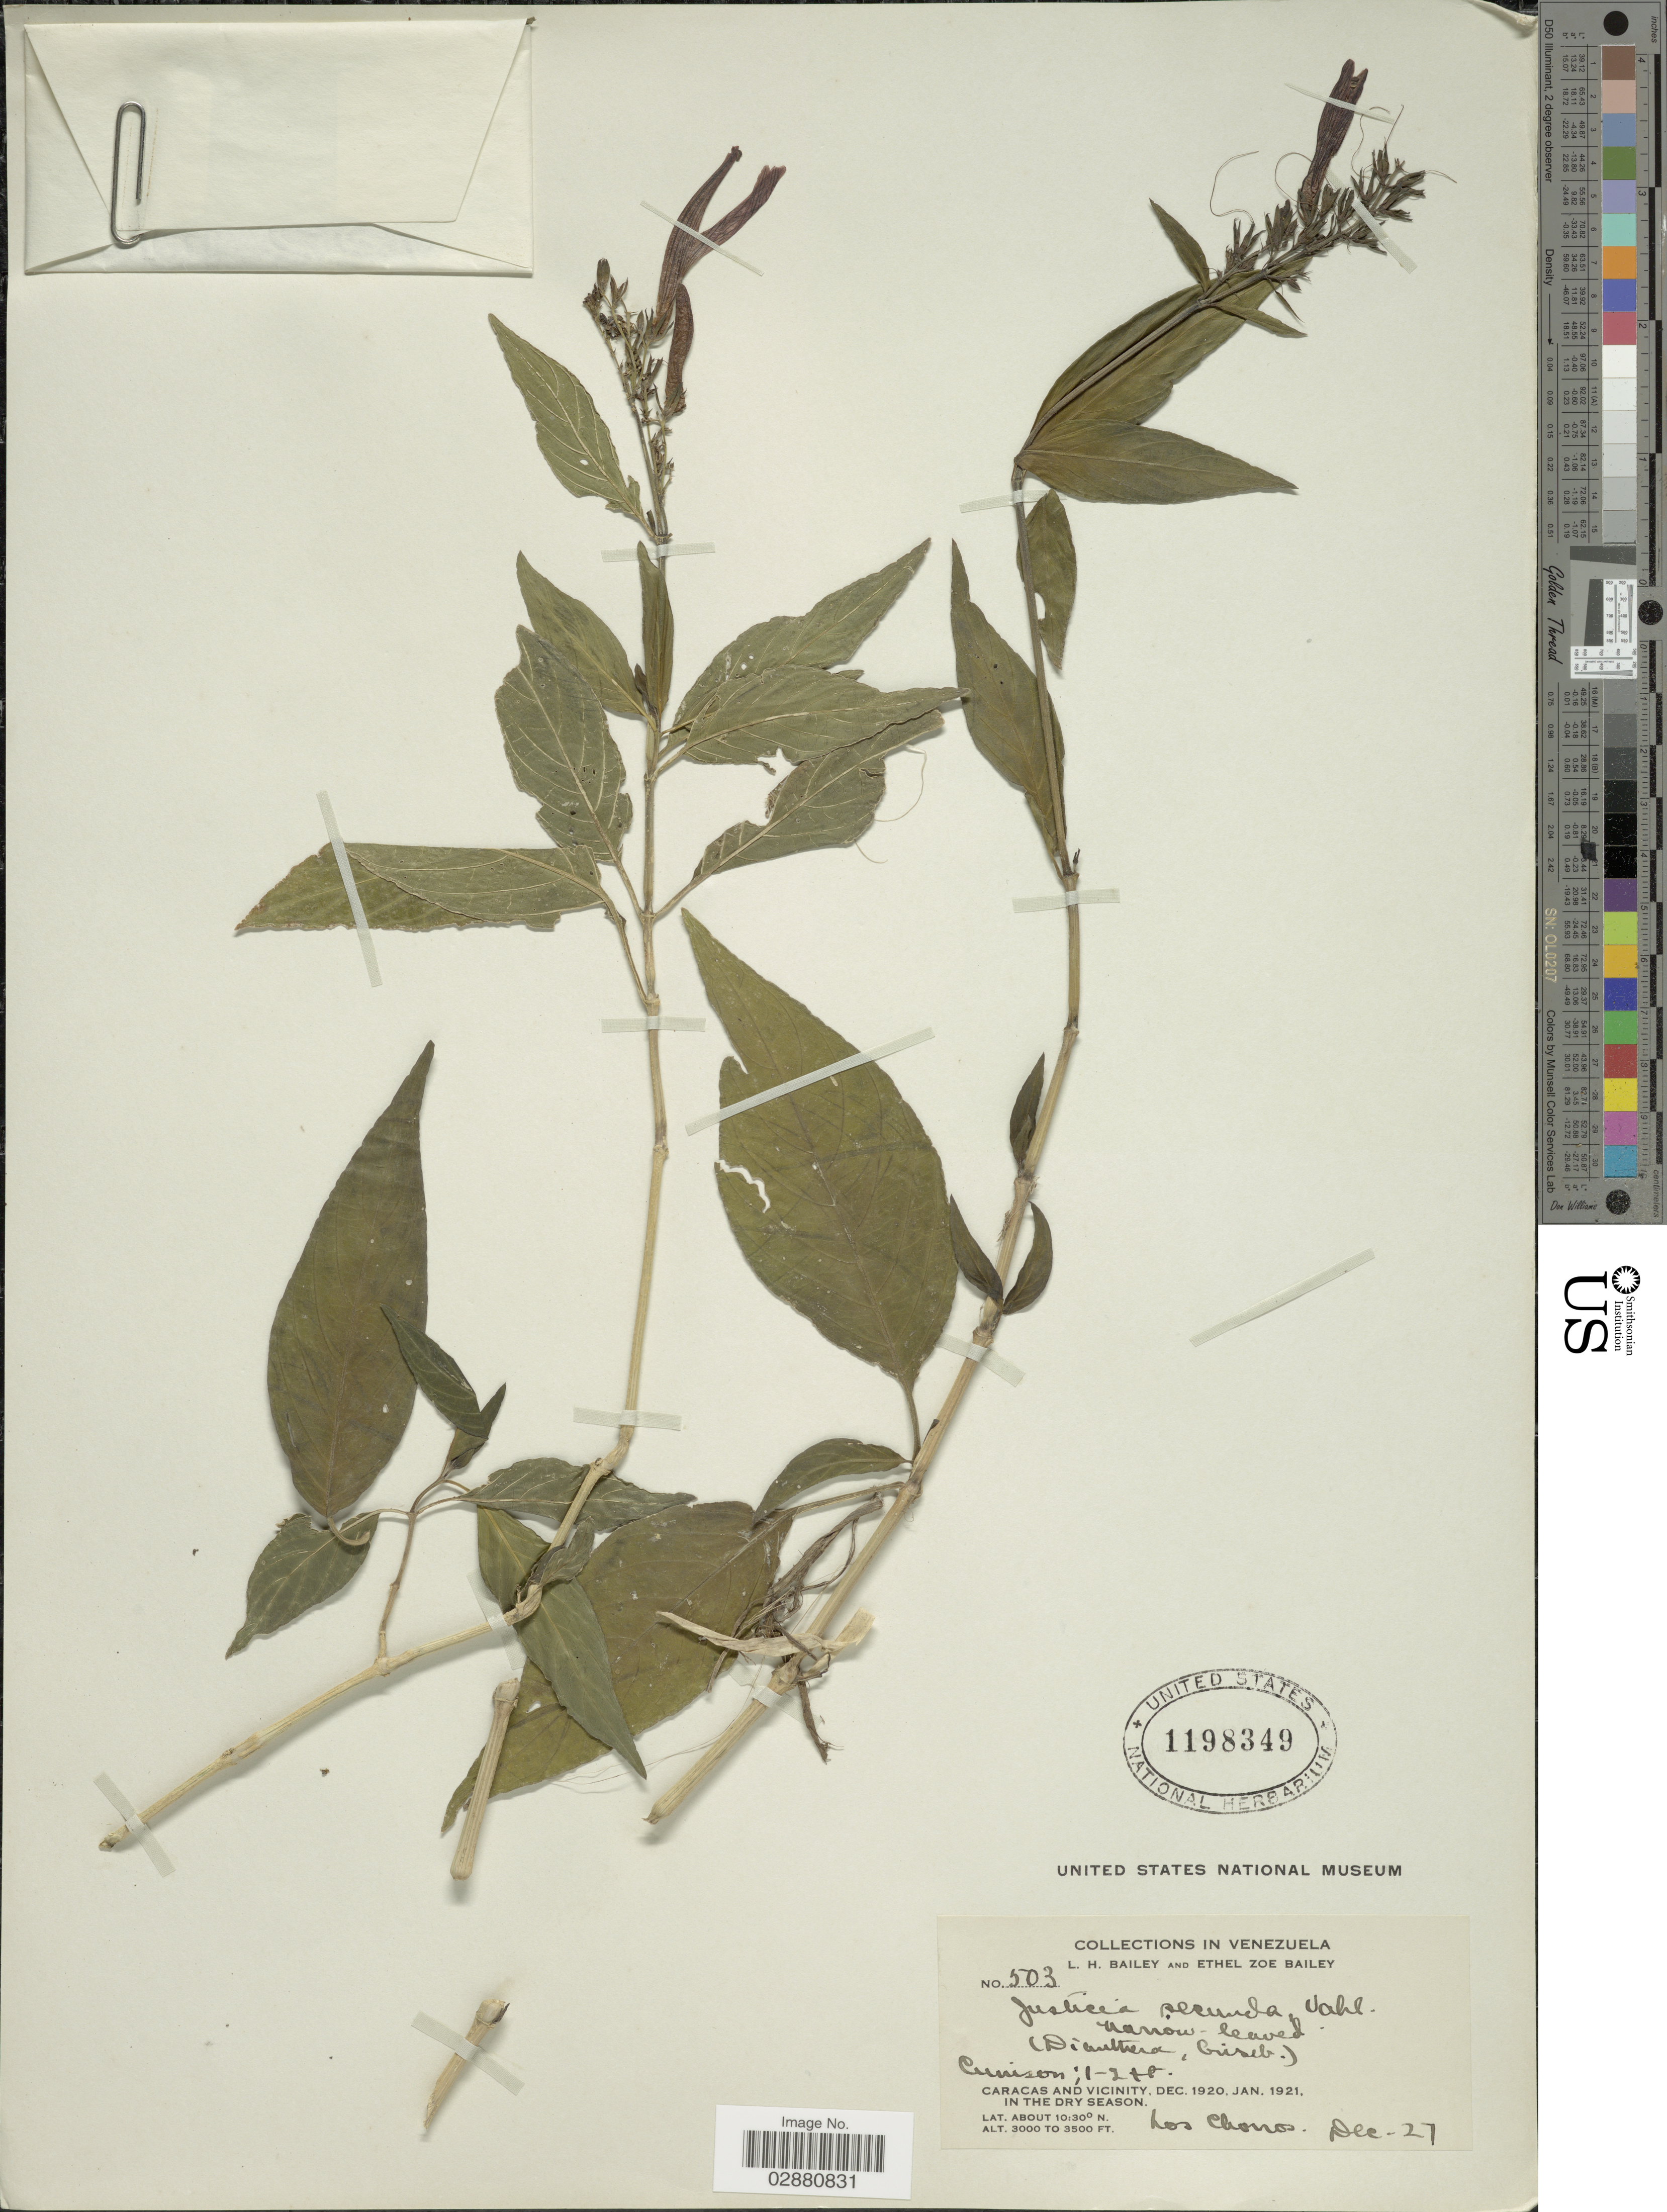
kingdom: Plantae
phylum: Tracheophyta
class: Magnoliopsida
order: Lamiales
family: Acanthaceae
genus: Justicia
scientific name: Justicia secunda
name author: Vahl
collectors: L. H. Bailey & E. Z. Bailey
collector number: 503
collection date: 1920-12-27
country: Venezuela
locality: Caracas and Vicinity.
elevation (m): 914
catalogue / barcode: US 1198349